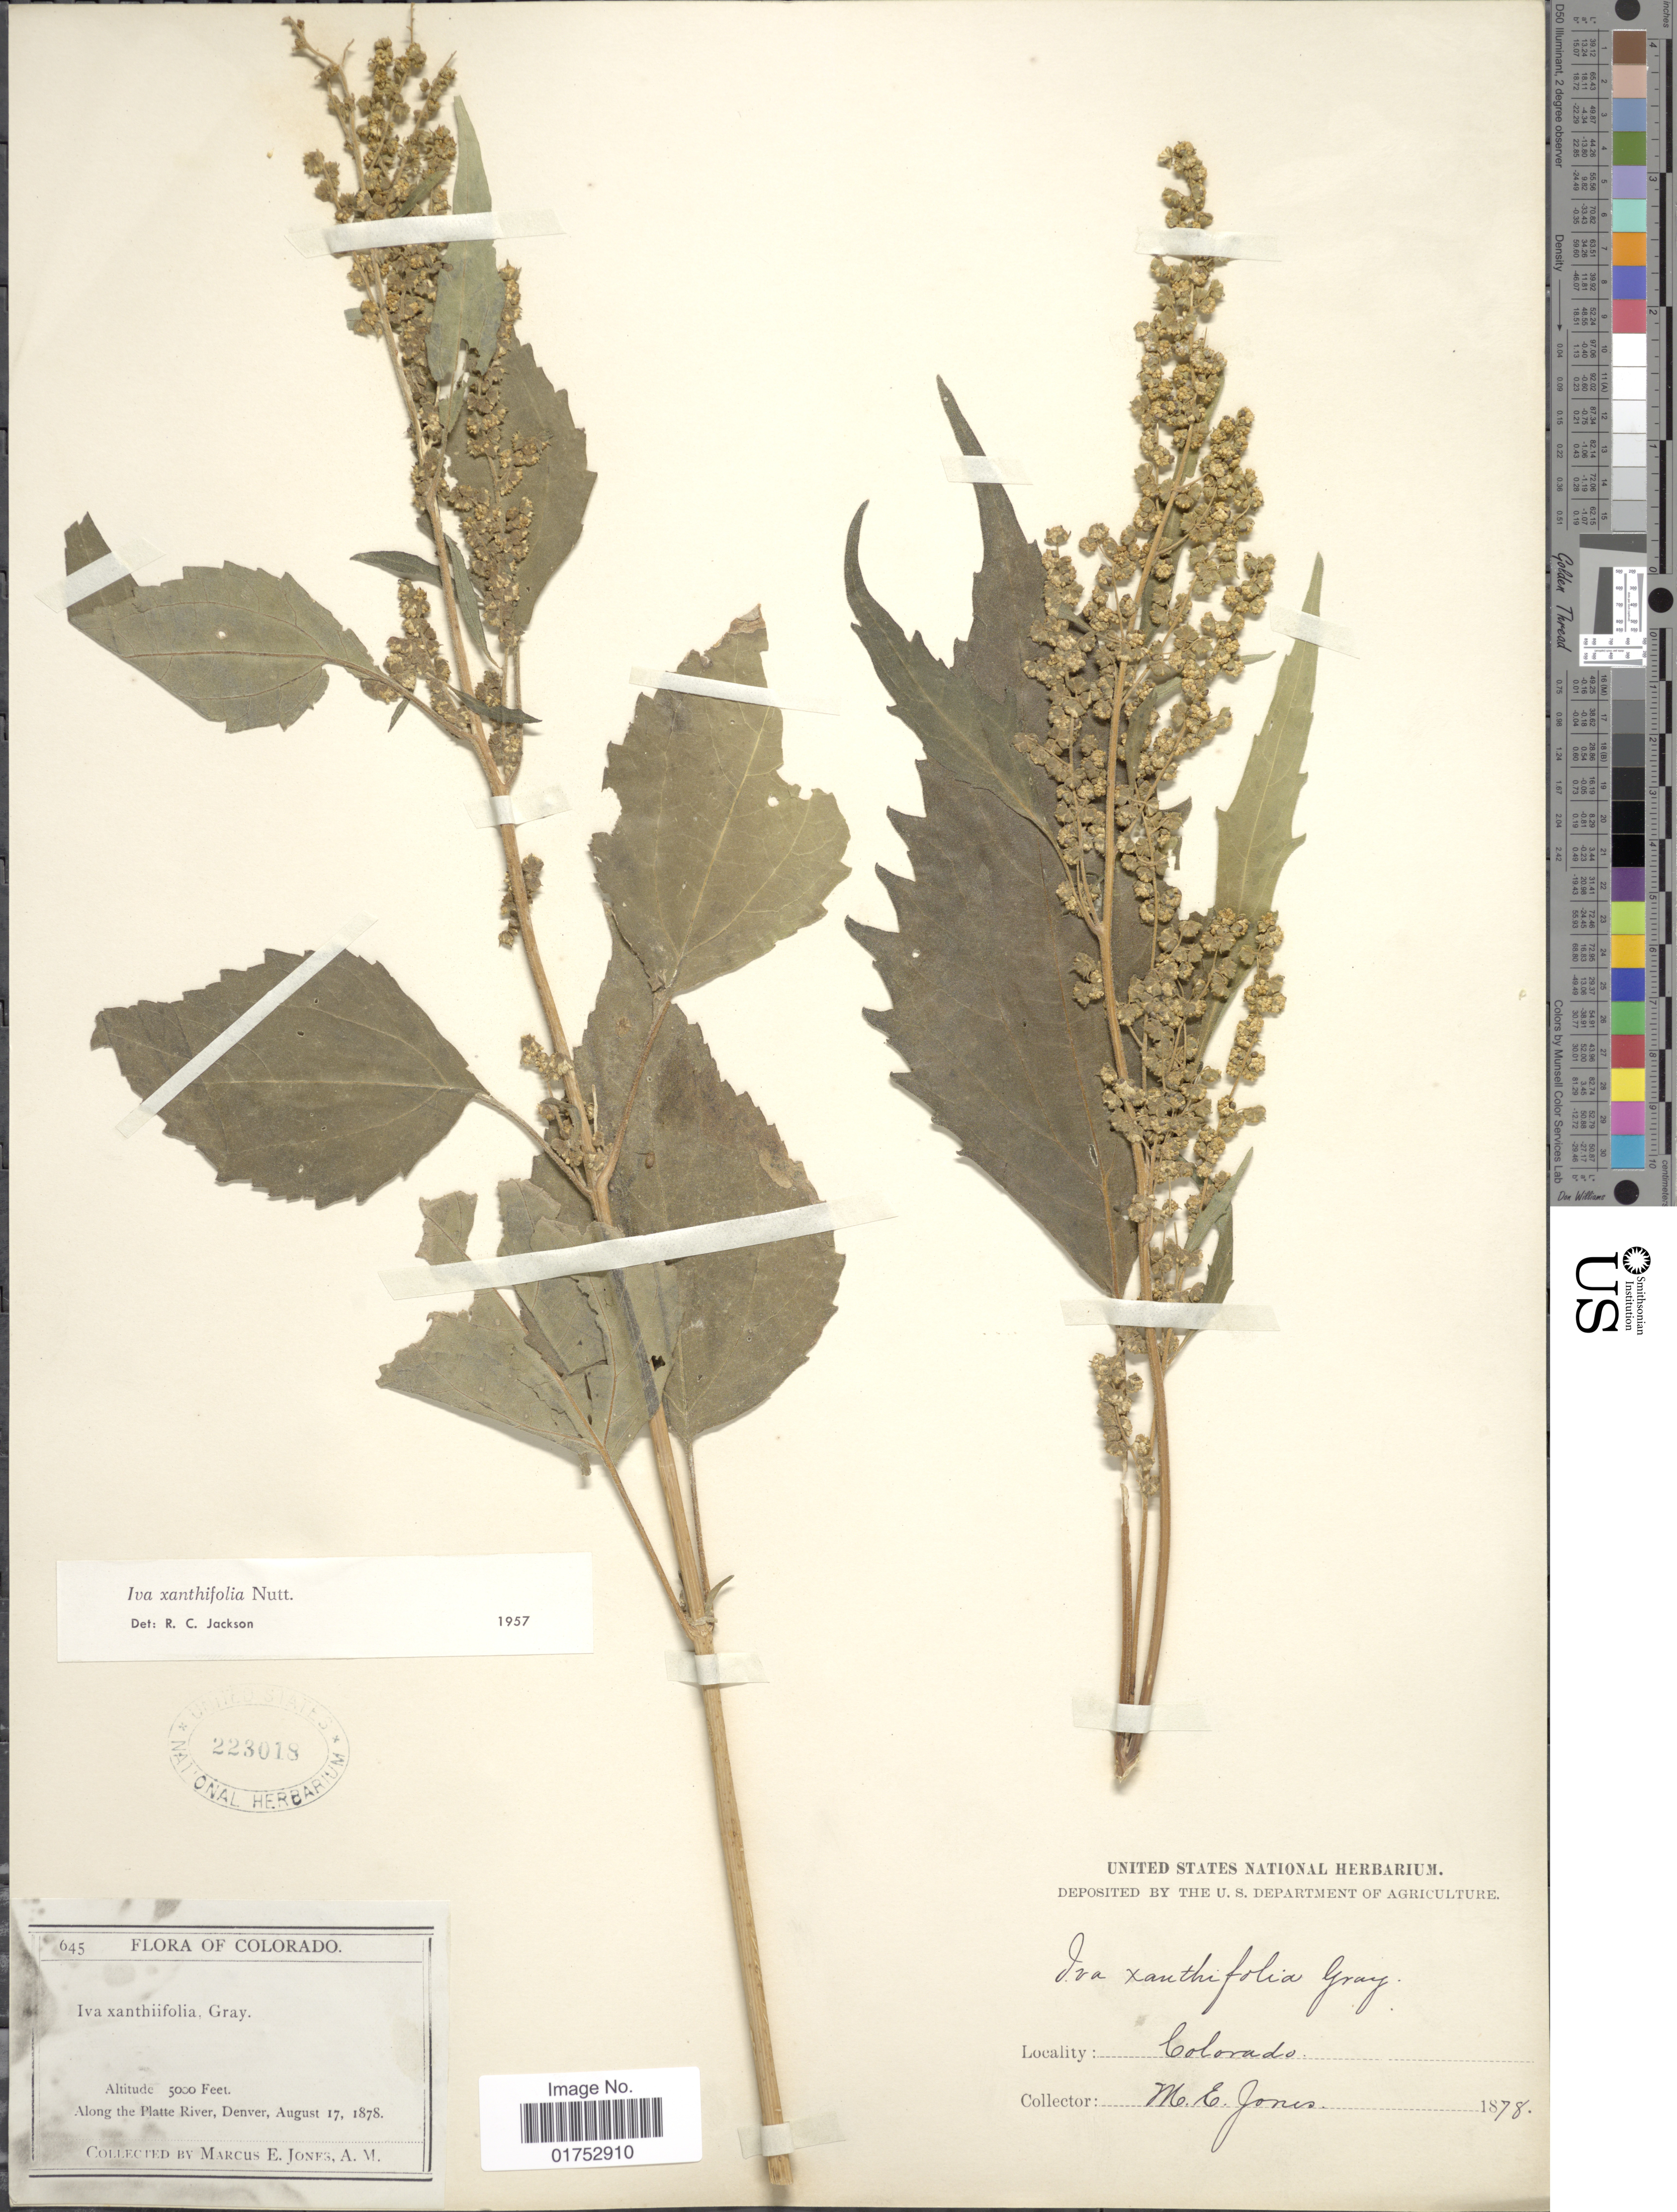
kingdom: Plantae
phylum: Tracheophyta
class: Magnoliopsida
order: Asterales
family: Asteraceae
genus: Iva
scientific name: Iva xanthifolia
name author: Nutt.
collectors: M. E. Jones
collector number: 645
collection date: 1878-08-17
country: United States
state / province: Colorado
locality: Along the Platte River, Denver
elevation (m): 1524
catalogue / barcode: US 223018